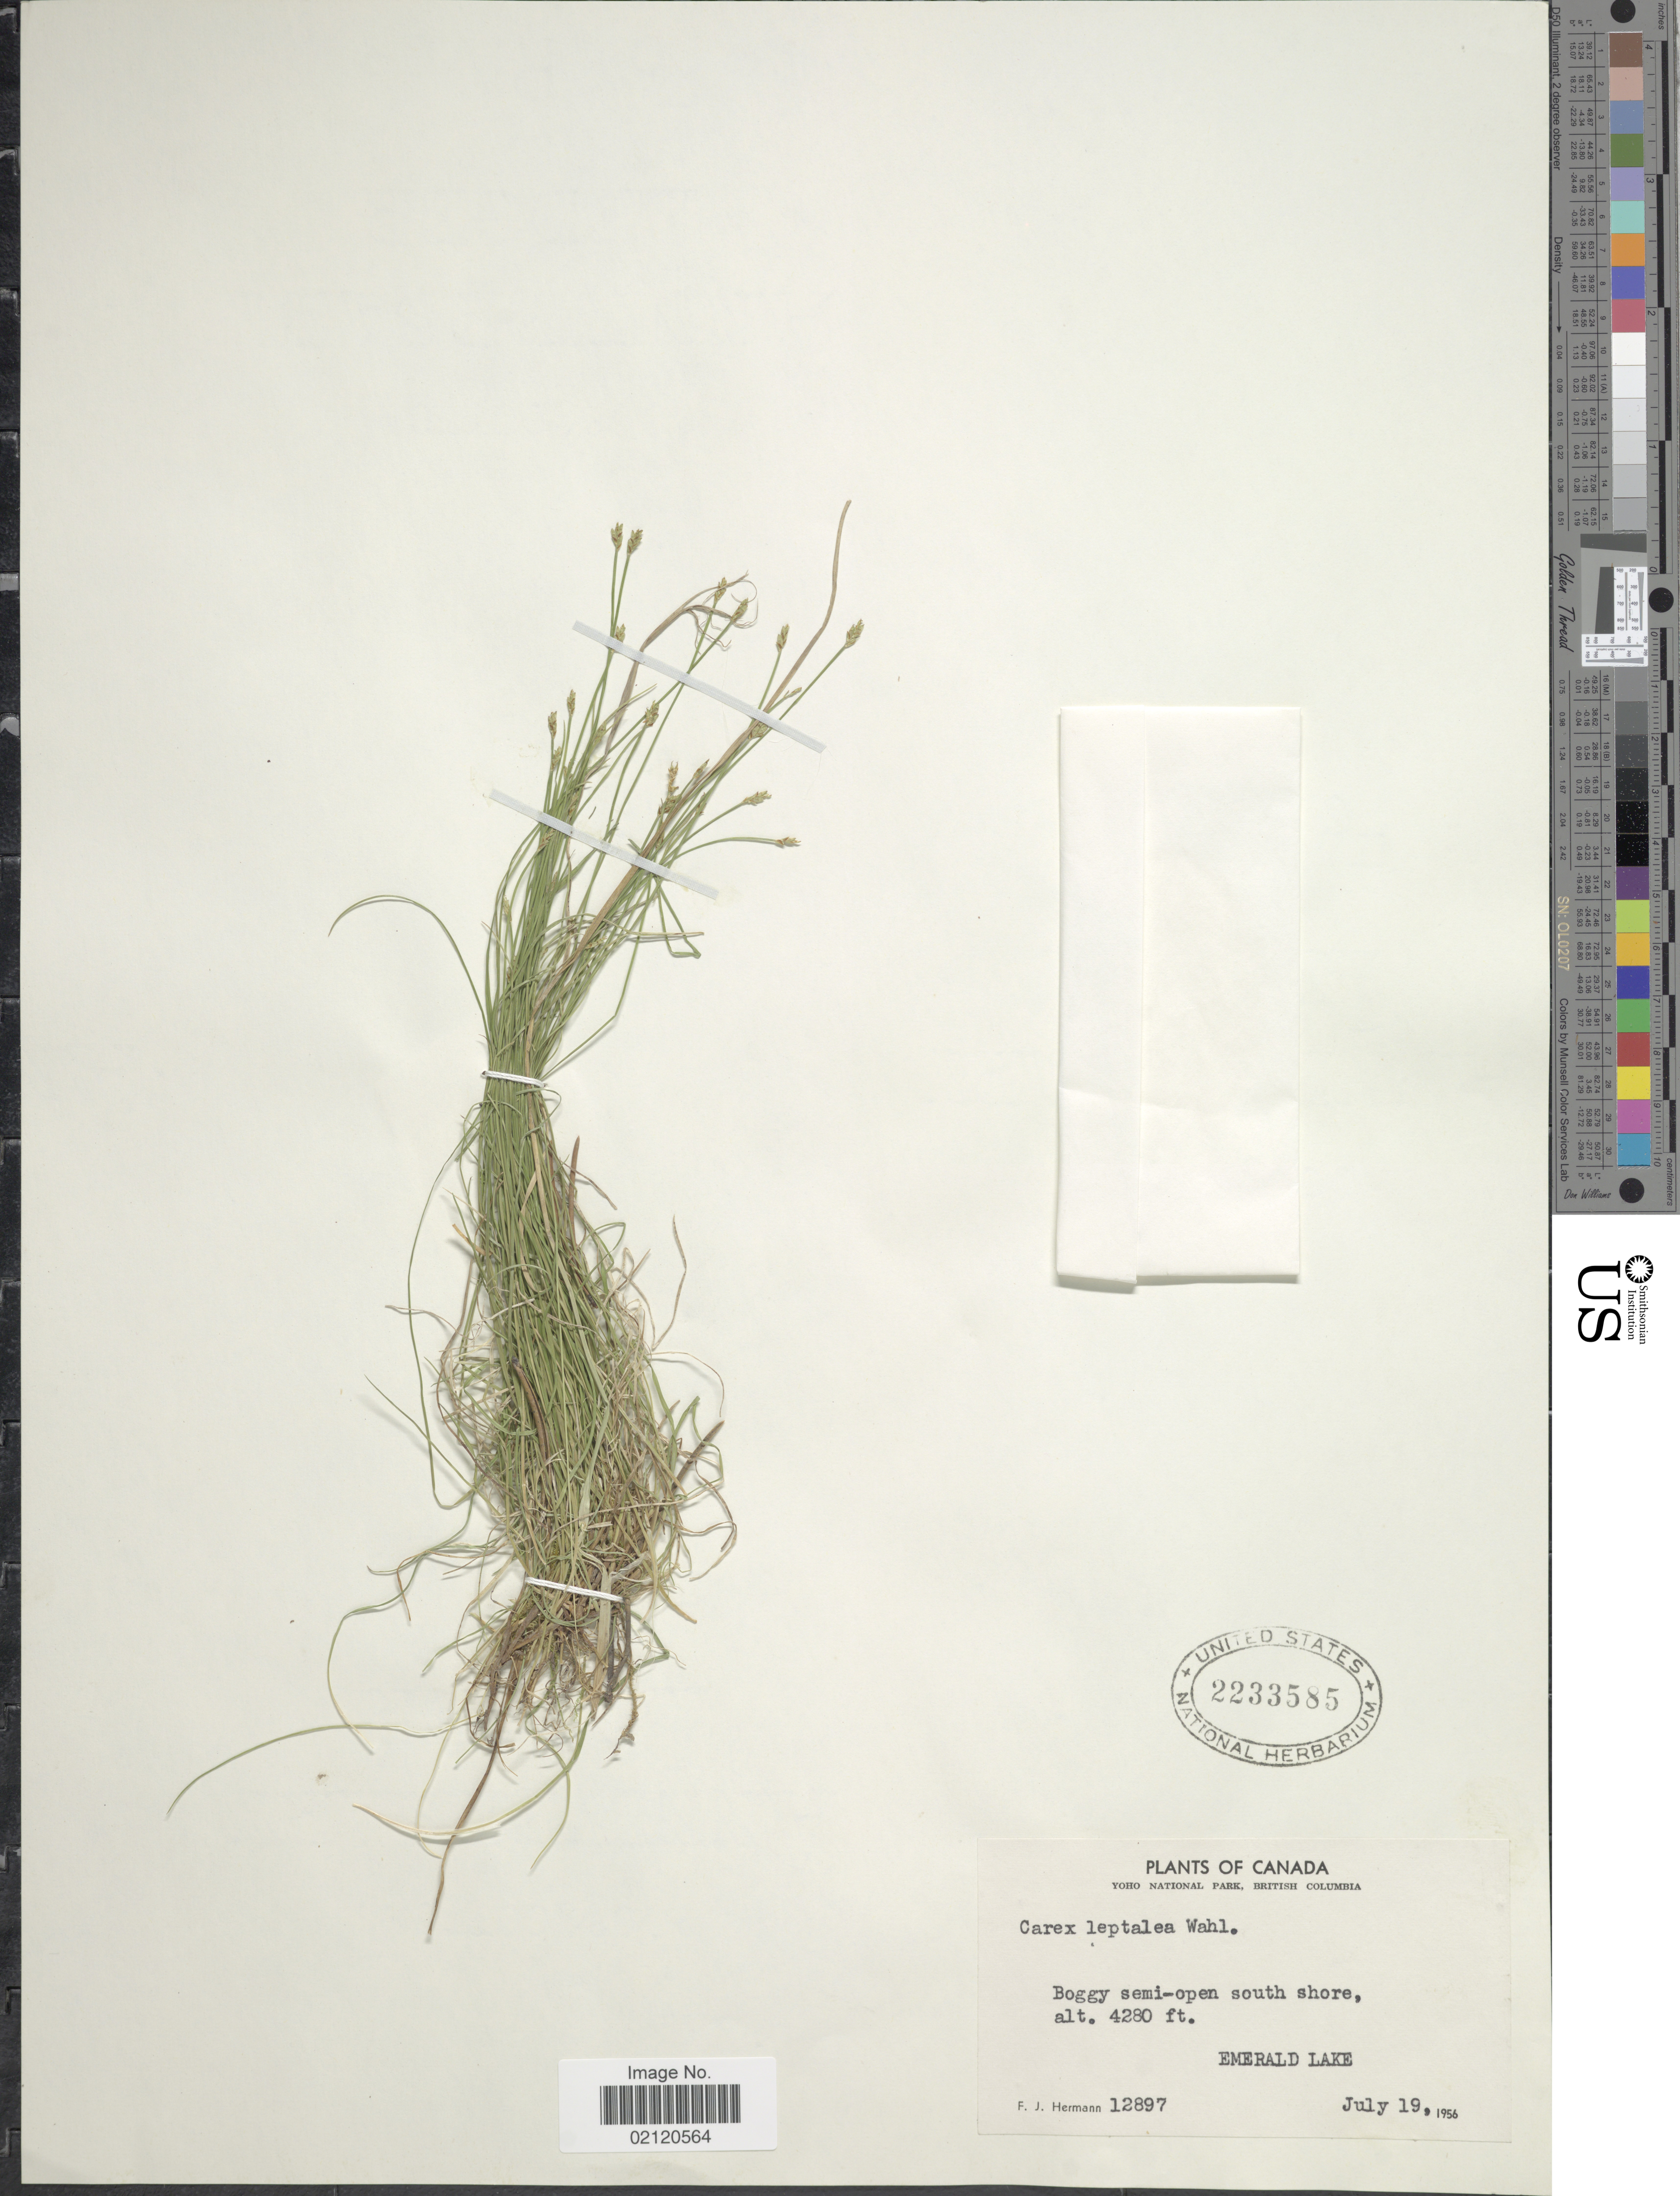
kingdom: Plantae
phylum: Tracheophyta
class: Liliopsida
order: Poales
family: Cyperaceae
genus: Carex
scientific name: Carex leptalea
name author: Wahlenb.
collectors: F. J. Hermann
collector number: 12897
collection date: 1956-07-19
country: Canada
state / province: British Columbia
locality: Yoho National Park, Emerald Lake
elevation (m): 1305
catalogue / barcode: US 2233585